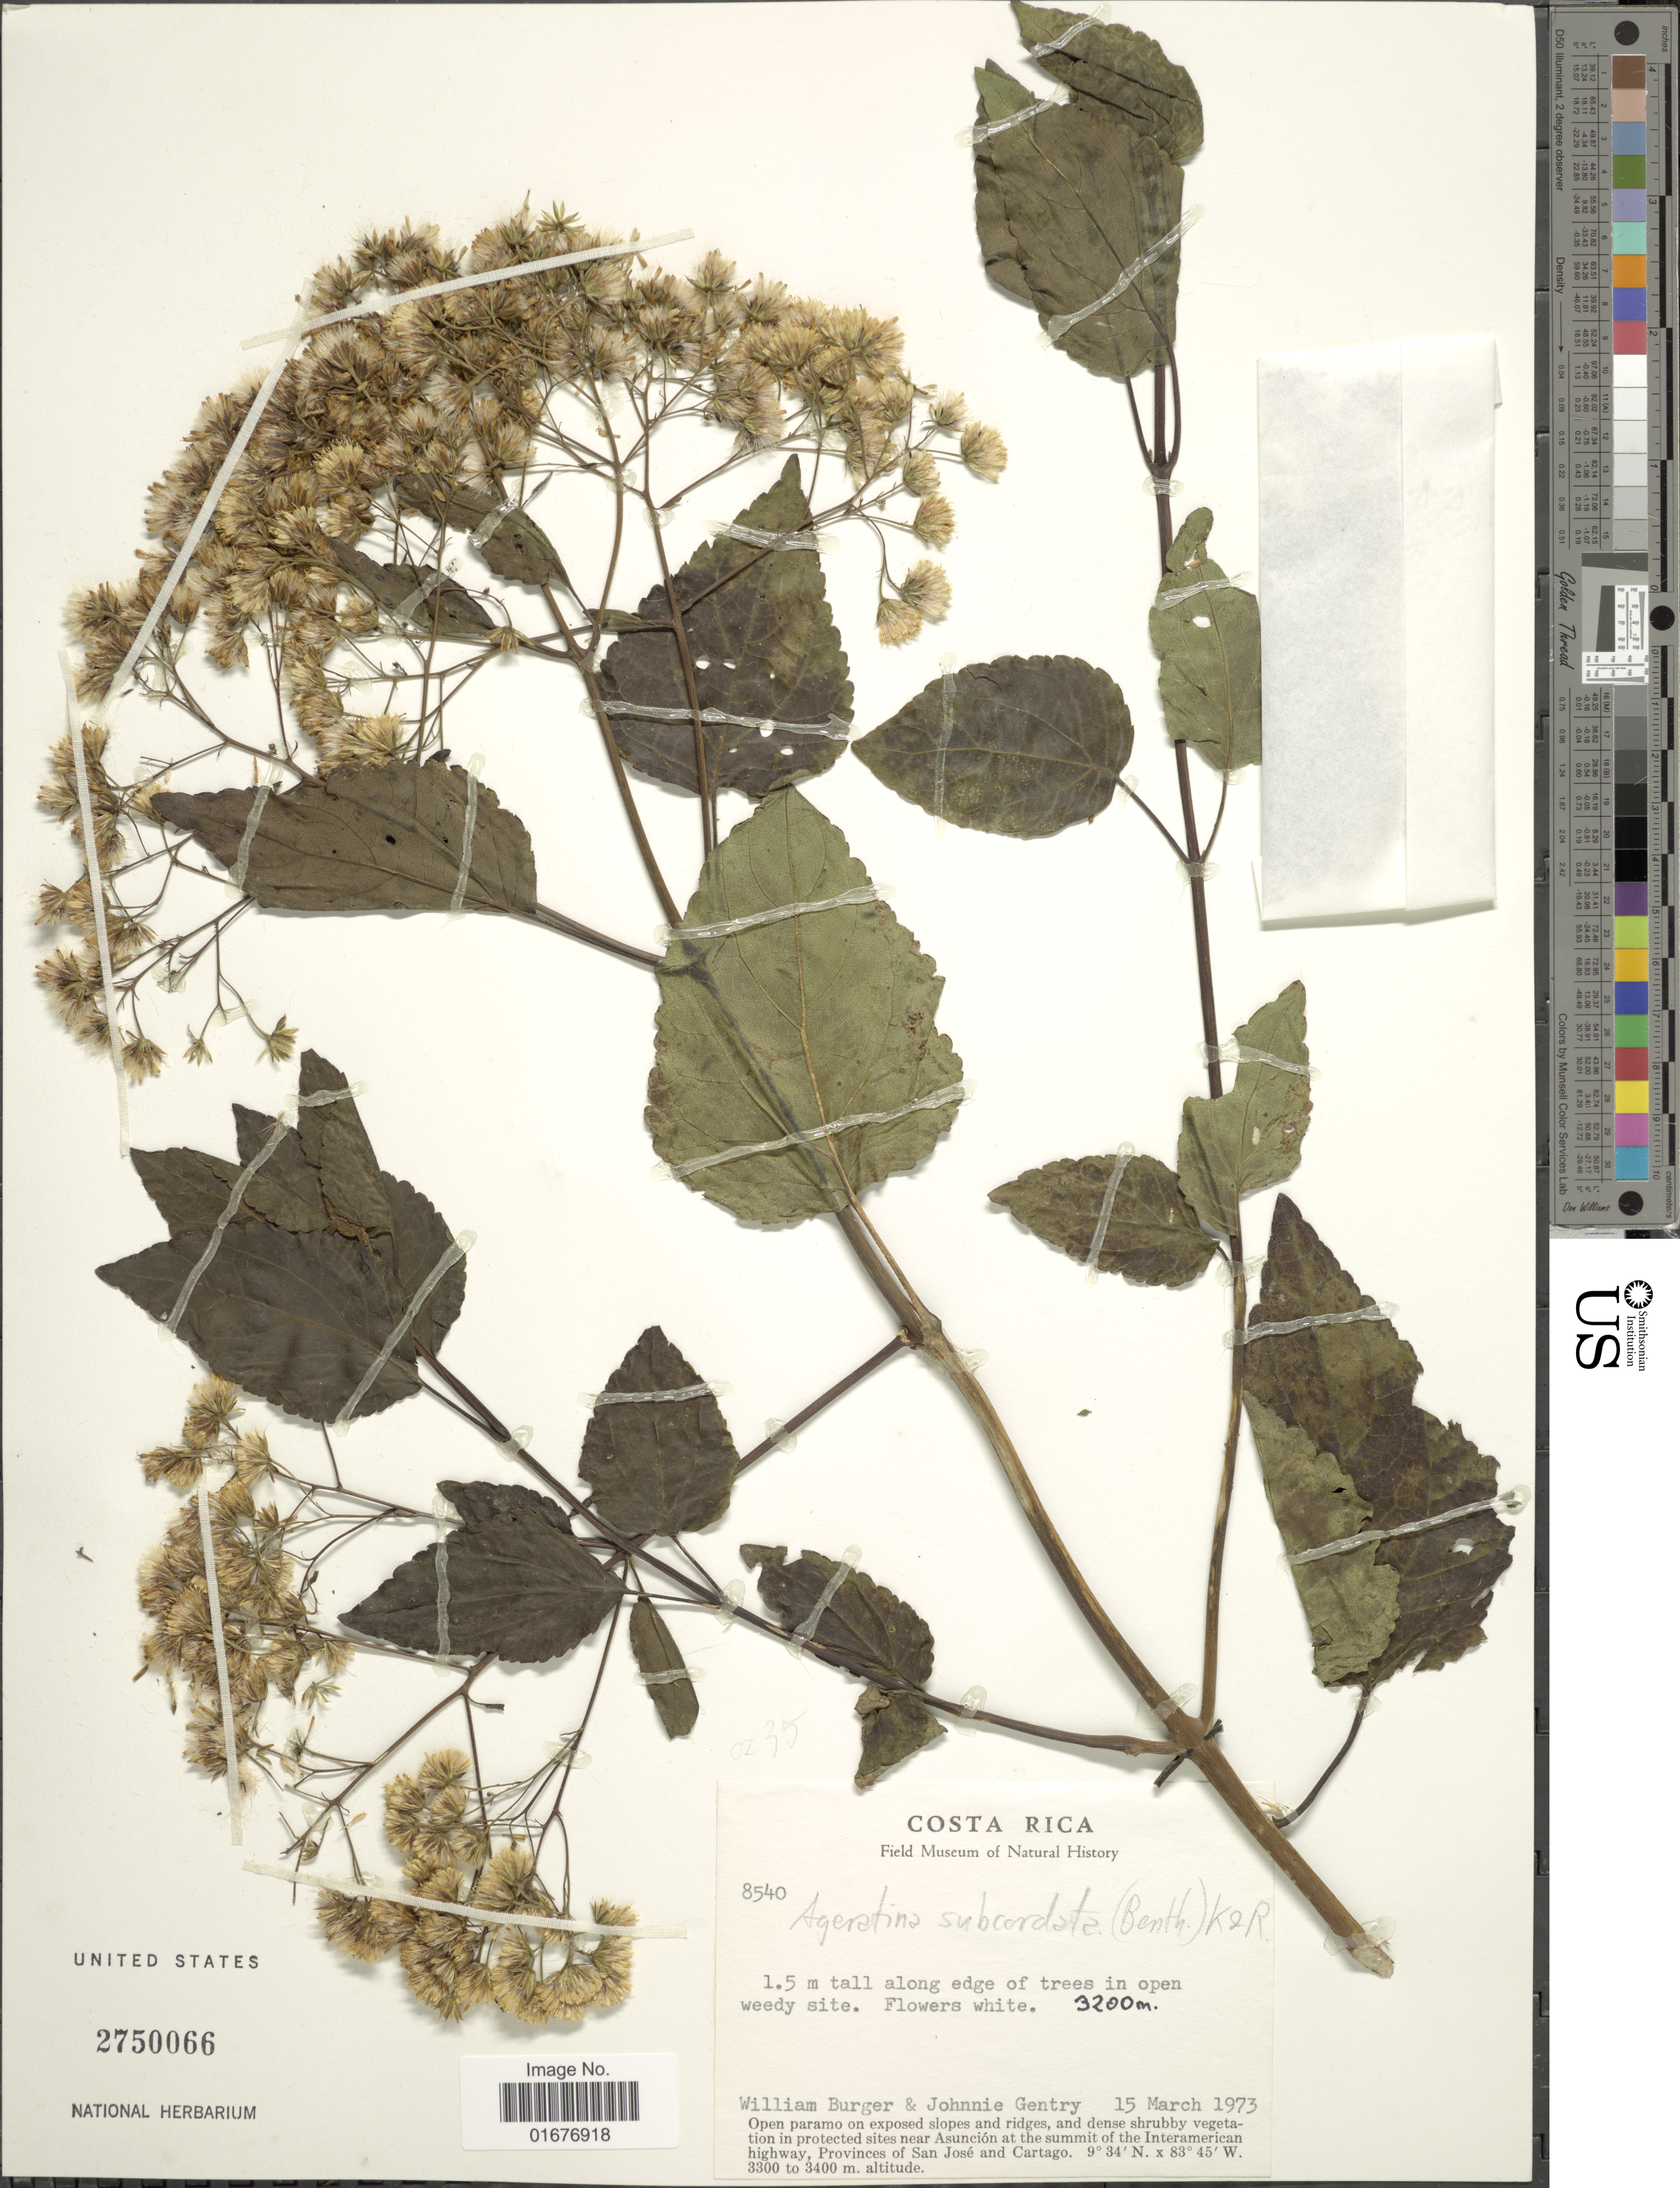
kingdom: Plantae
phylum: Tracheophyta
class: Magnoliopsida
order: Asterales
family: Asteraceae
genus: Ageratina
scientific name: Ageratina subcordata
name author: (Benth. ex Oerst.) R.M. King & H. Rob.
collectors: W. Burger & J. L. Gentry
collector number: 8540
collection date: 1973-03-15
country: Costa Rica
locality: Near Asuncion at the summit of the Interamerican highway, Provinces of San Jose and Cartago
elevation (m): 3300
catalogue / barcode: US 2750066